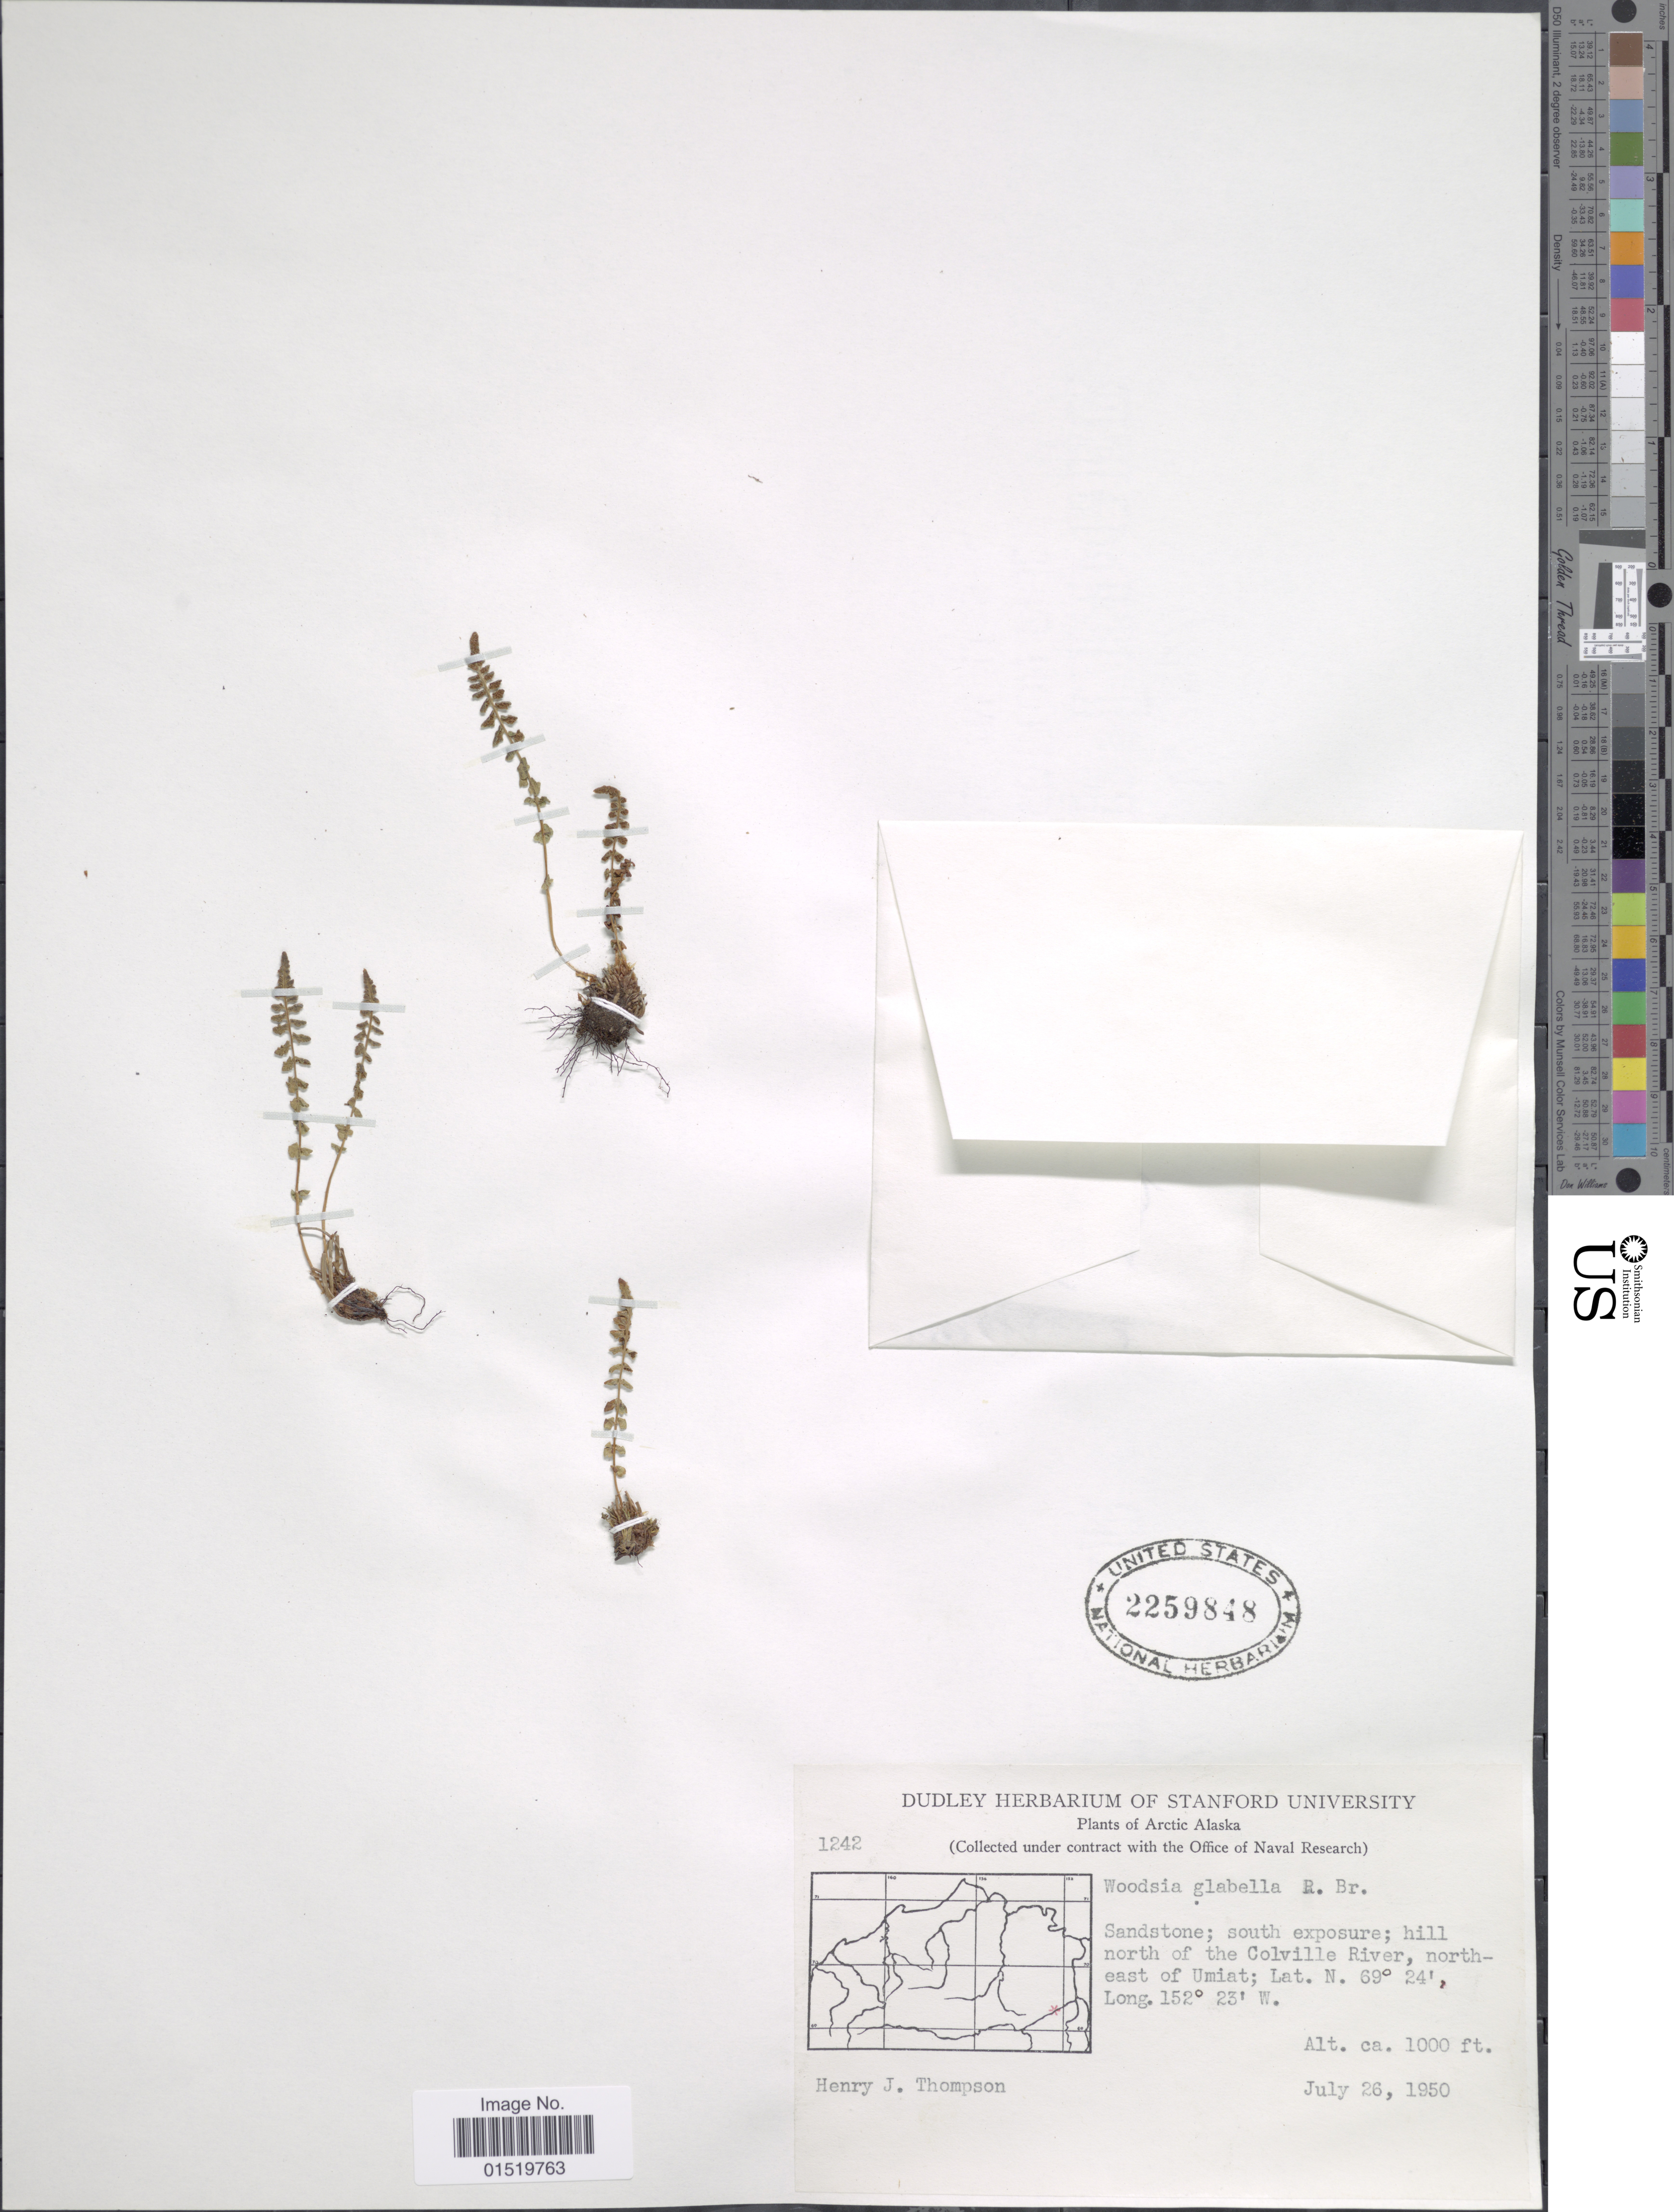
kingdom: Plantae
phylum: Tracheophyta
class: Polypodiopsida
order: Polypodiales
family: Woodsiaceae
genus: Woodsia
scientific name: Woodsia glabella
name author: R. Br.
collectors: H. J. Thompson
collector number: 1242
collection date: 1950-07-26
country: United States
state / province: Alaska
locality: Arctic Alaska, Sandstone; south exposure; hill north of the Colville River, northeast of umiat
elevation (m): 305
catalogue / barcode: US 2259848